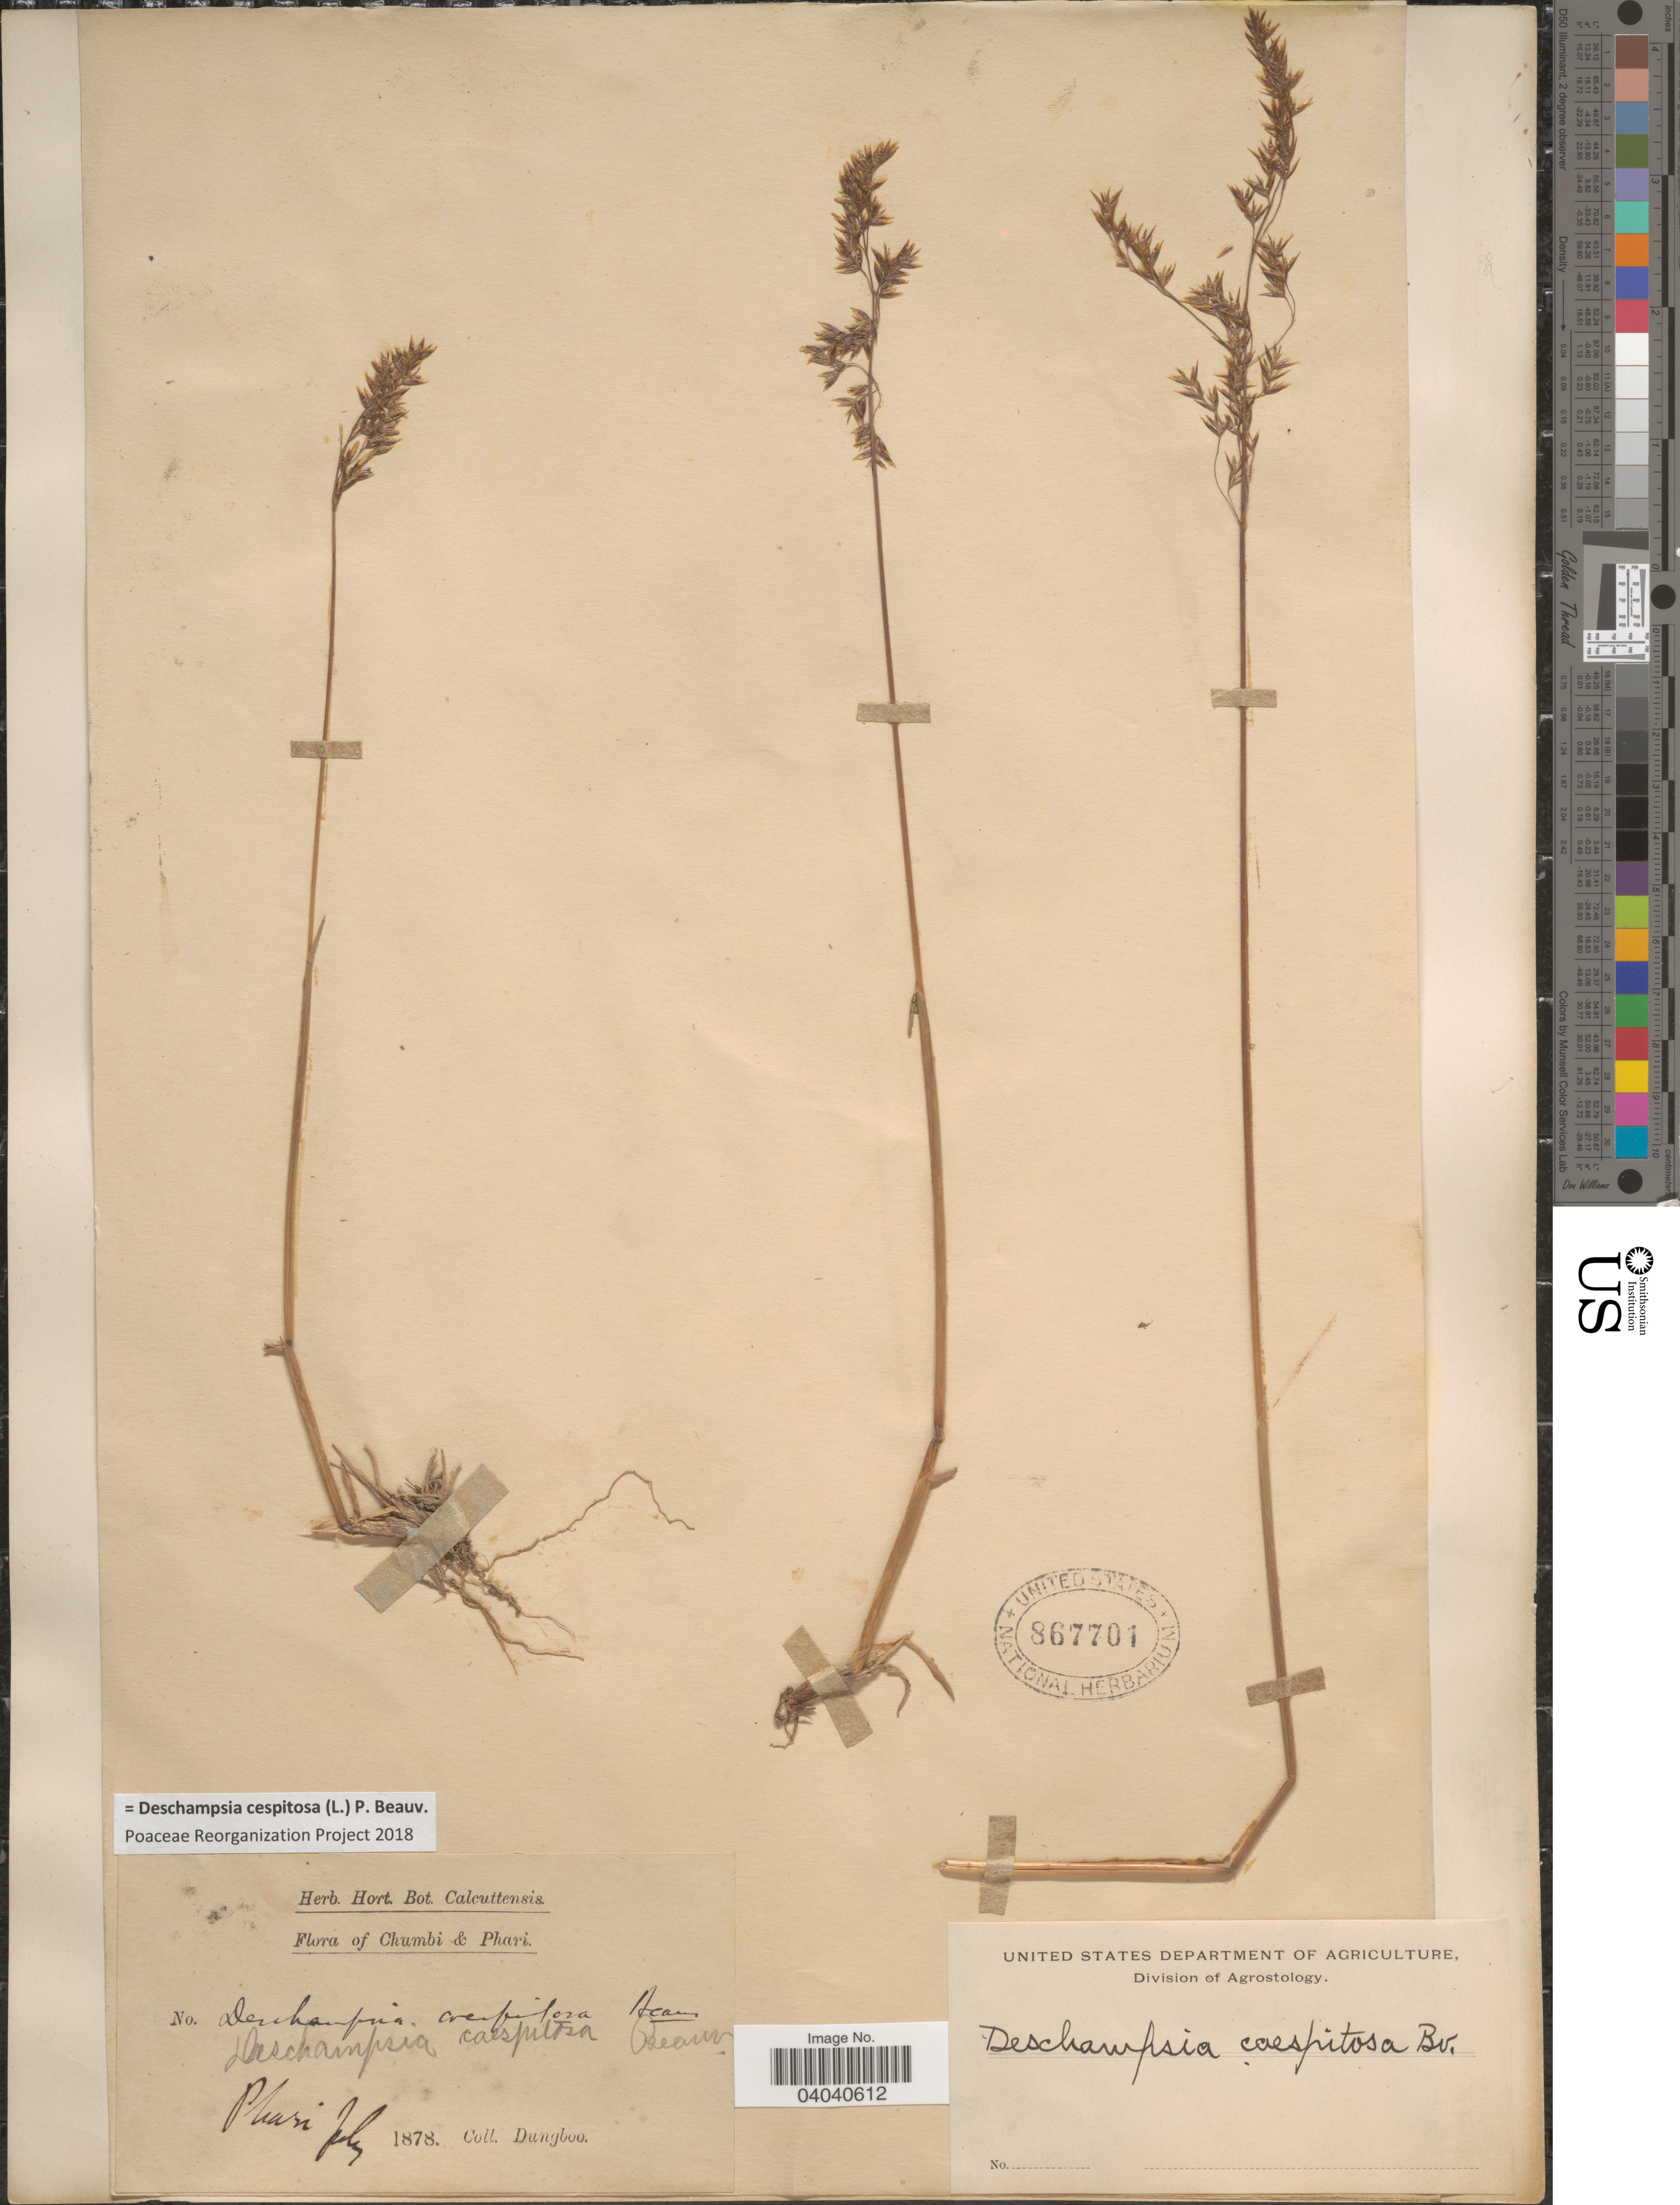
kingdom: Plantae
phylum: Tracheophyta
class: Liliopsida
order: Poales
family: Poaceae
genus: Deschampsia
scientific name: Deschampsia cespitosa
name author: (L.) P. Beauv.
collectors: Dungboo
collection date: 1878-07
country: China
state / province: Xizang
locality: Chumbi & Phari.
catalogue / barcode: US 867701